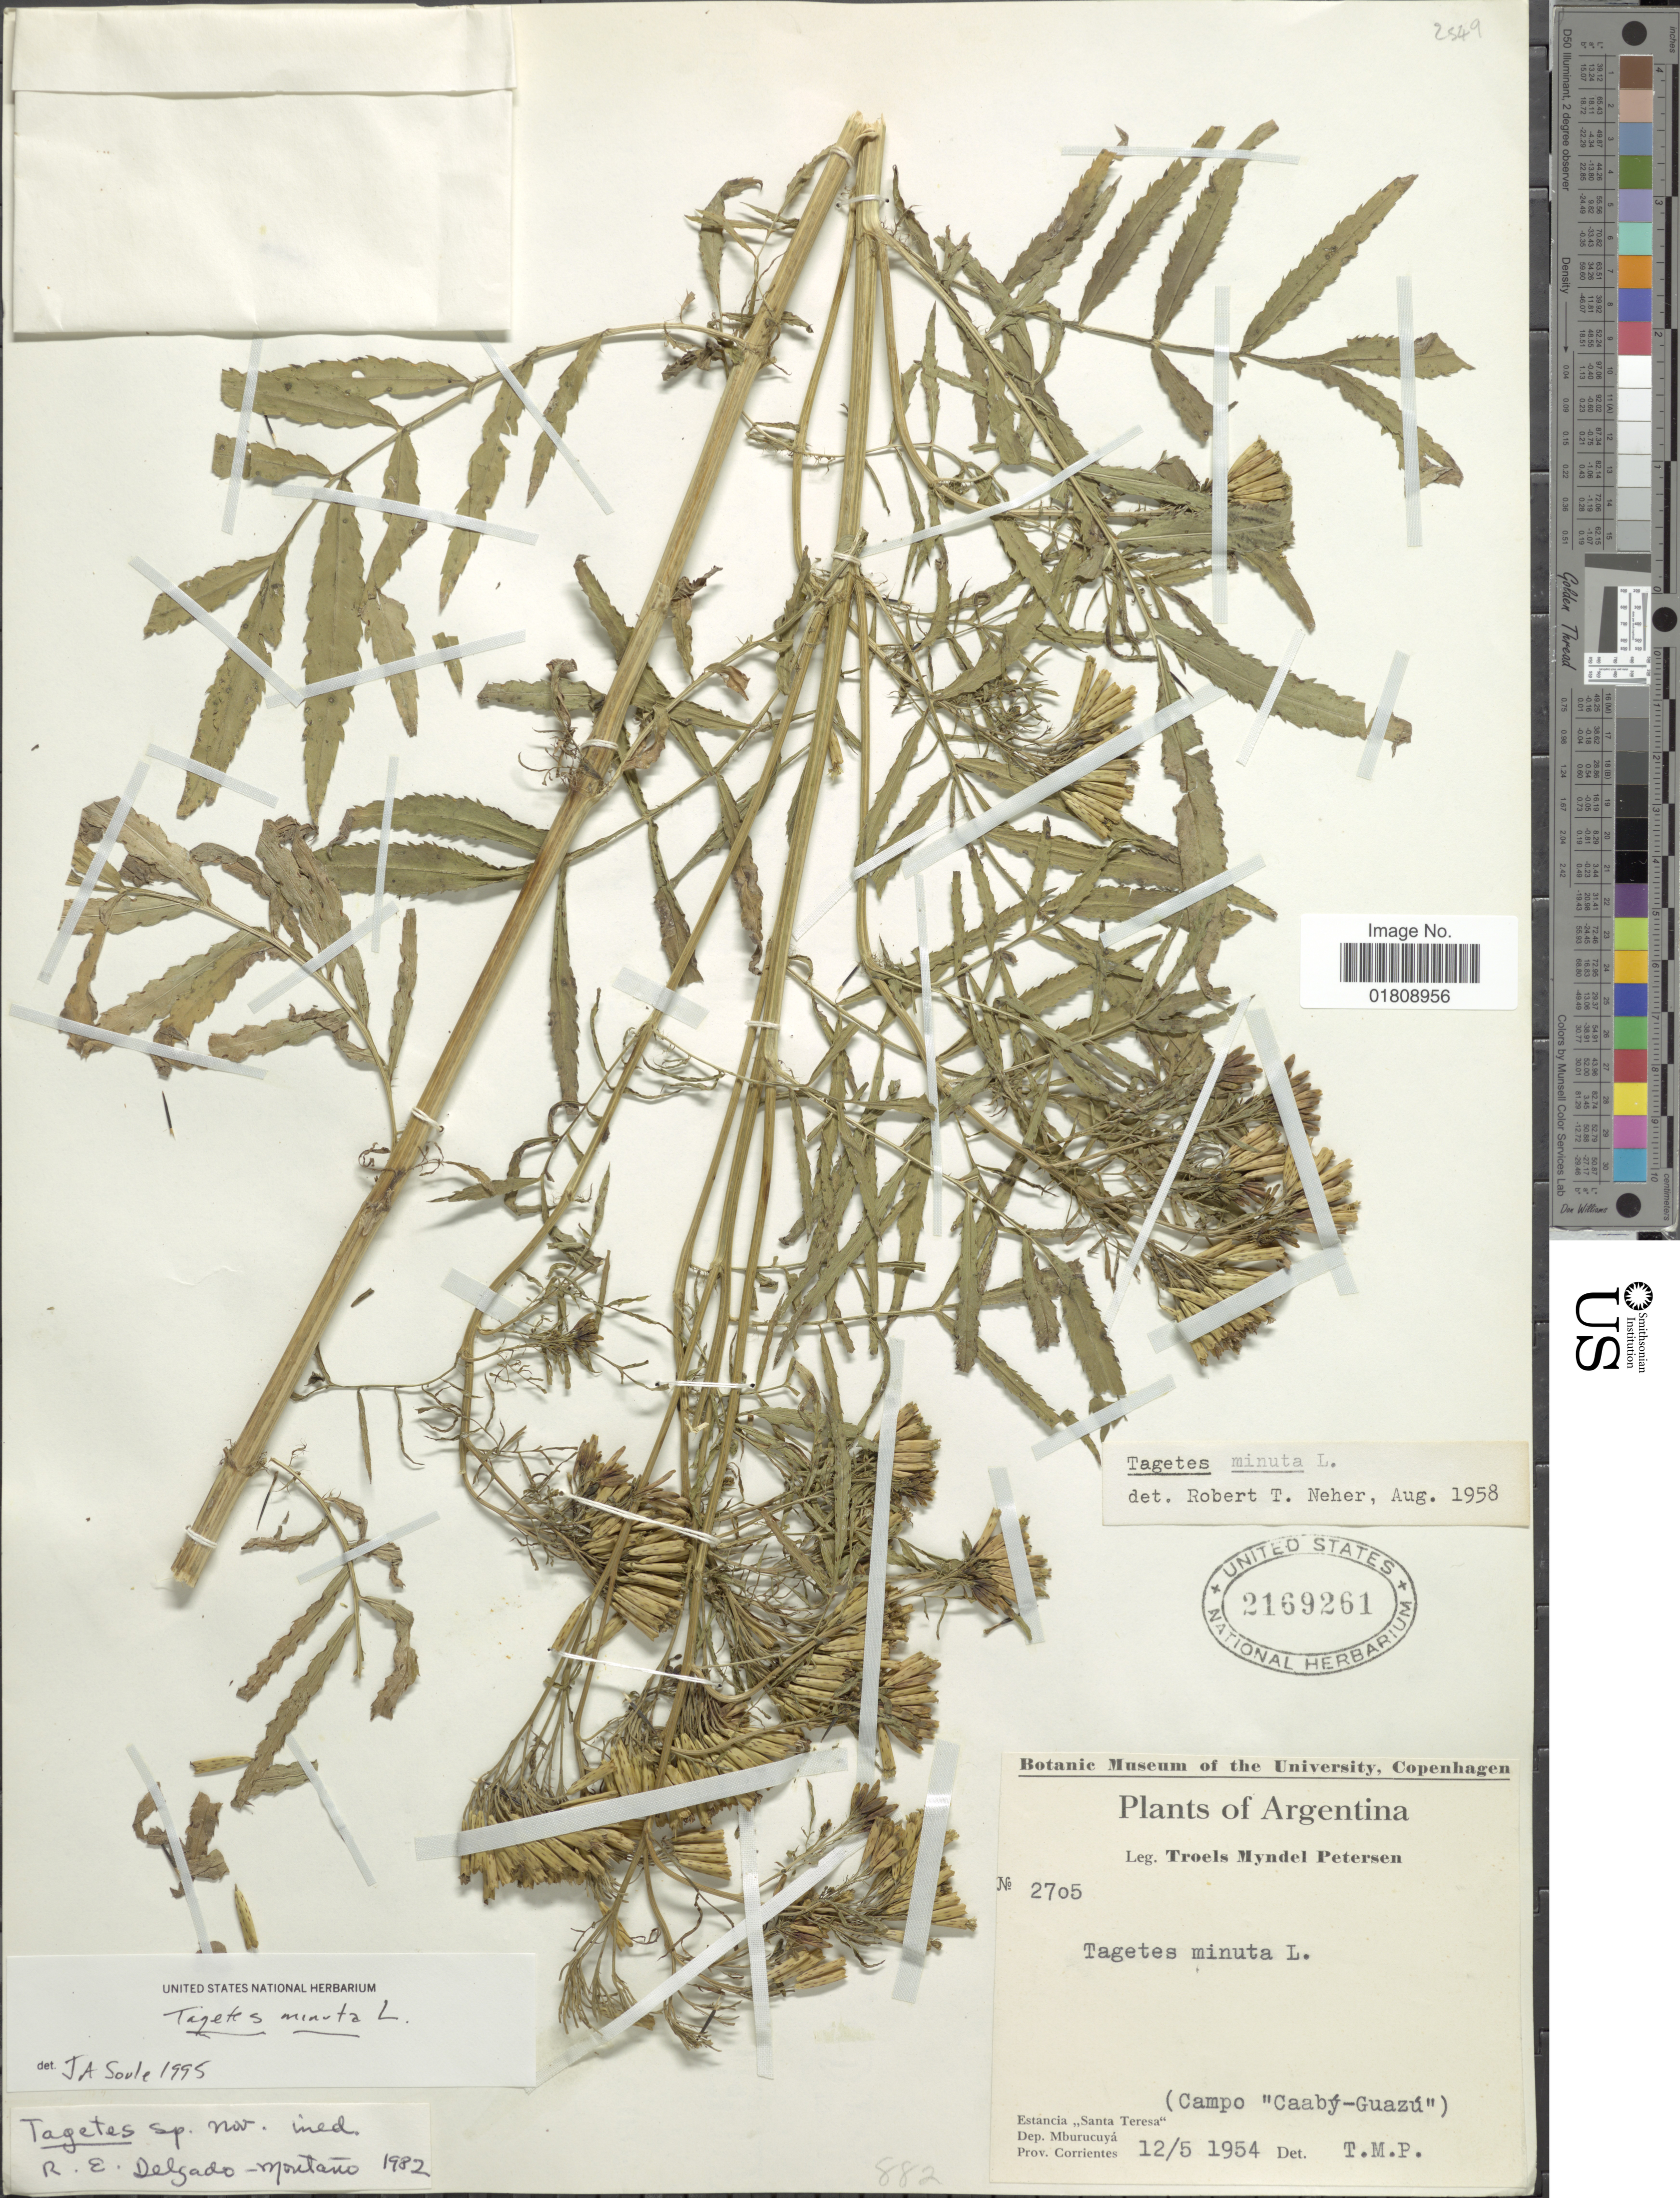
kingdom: Plantae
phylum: Tracheophyta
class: Magnoliopsida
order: Asterales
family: Asteraceae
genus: Tagetes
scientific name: Tagetes minuta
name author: L.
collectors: T. M. Petersen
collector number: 2705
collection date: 1954-05-12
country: Argentina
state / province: Corrientes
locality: Estancia Santa Teresa (Campo Caaby-Guazu), dep. Mburucuya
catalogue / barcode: US 2169261